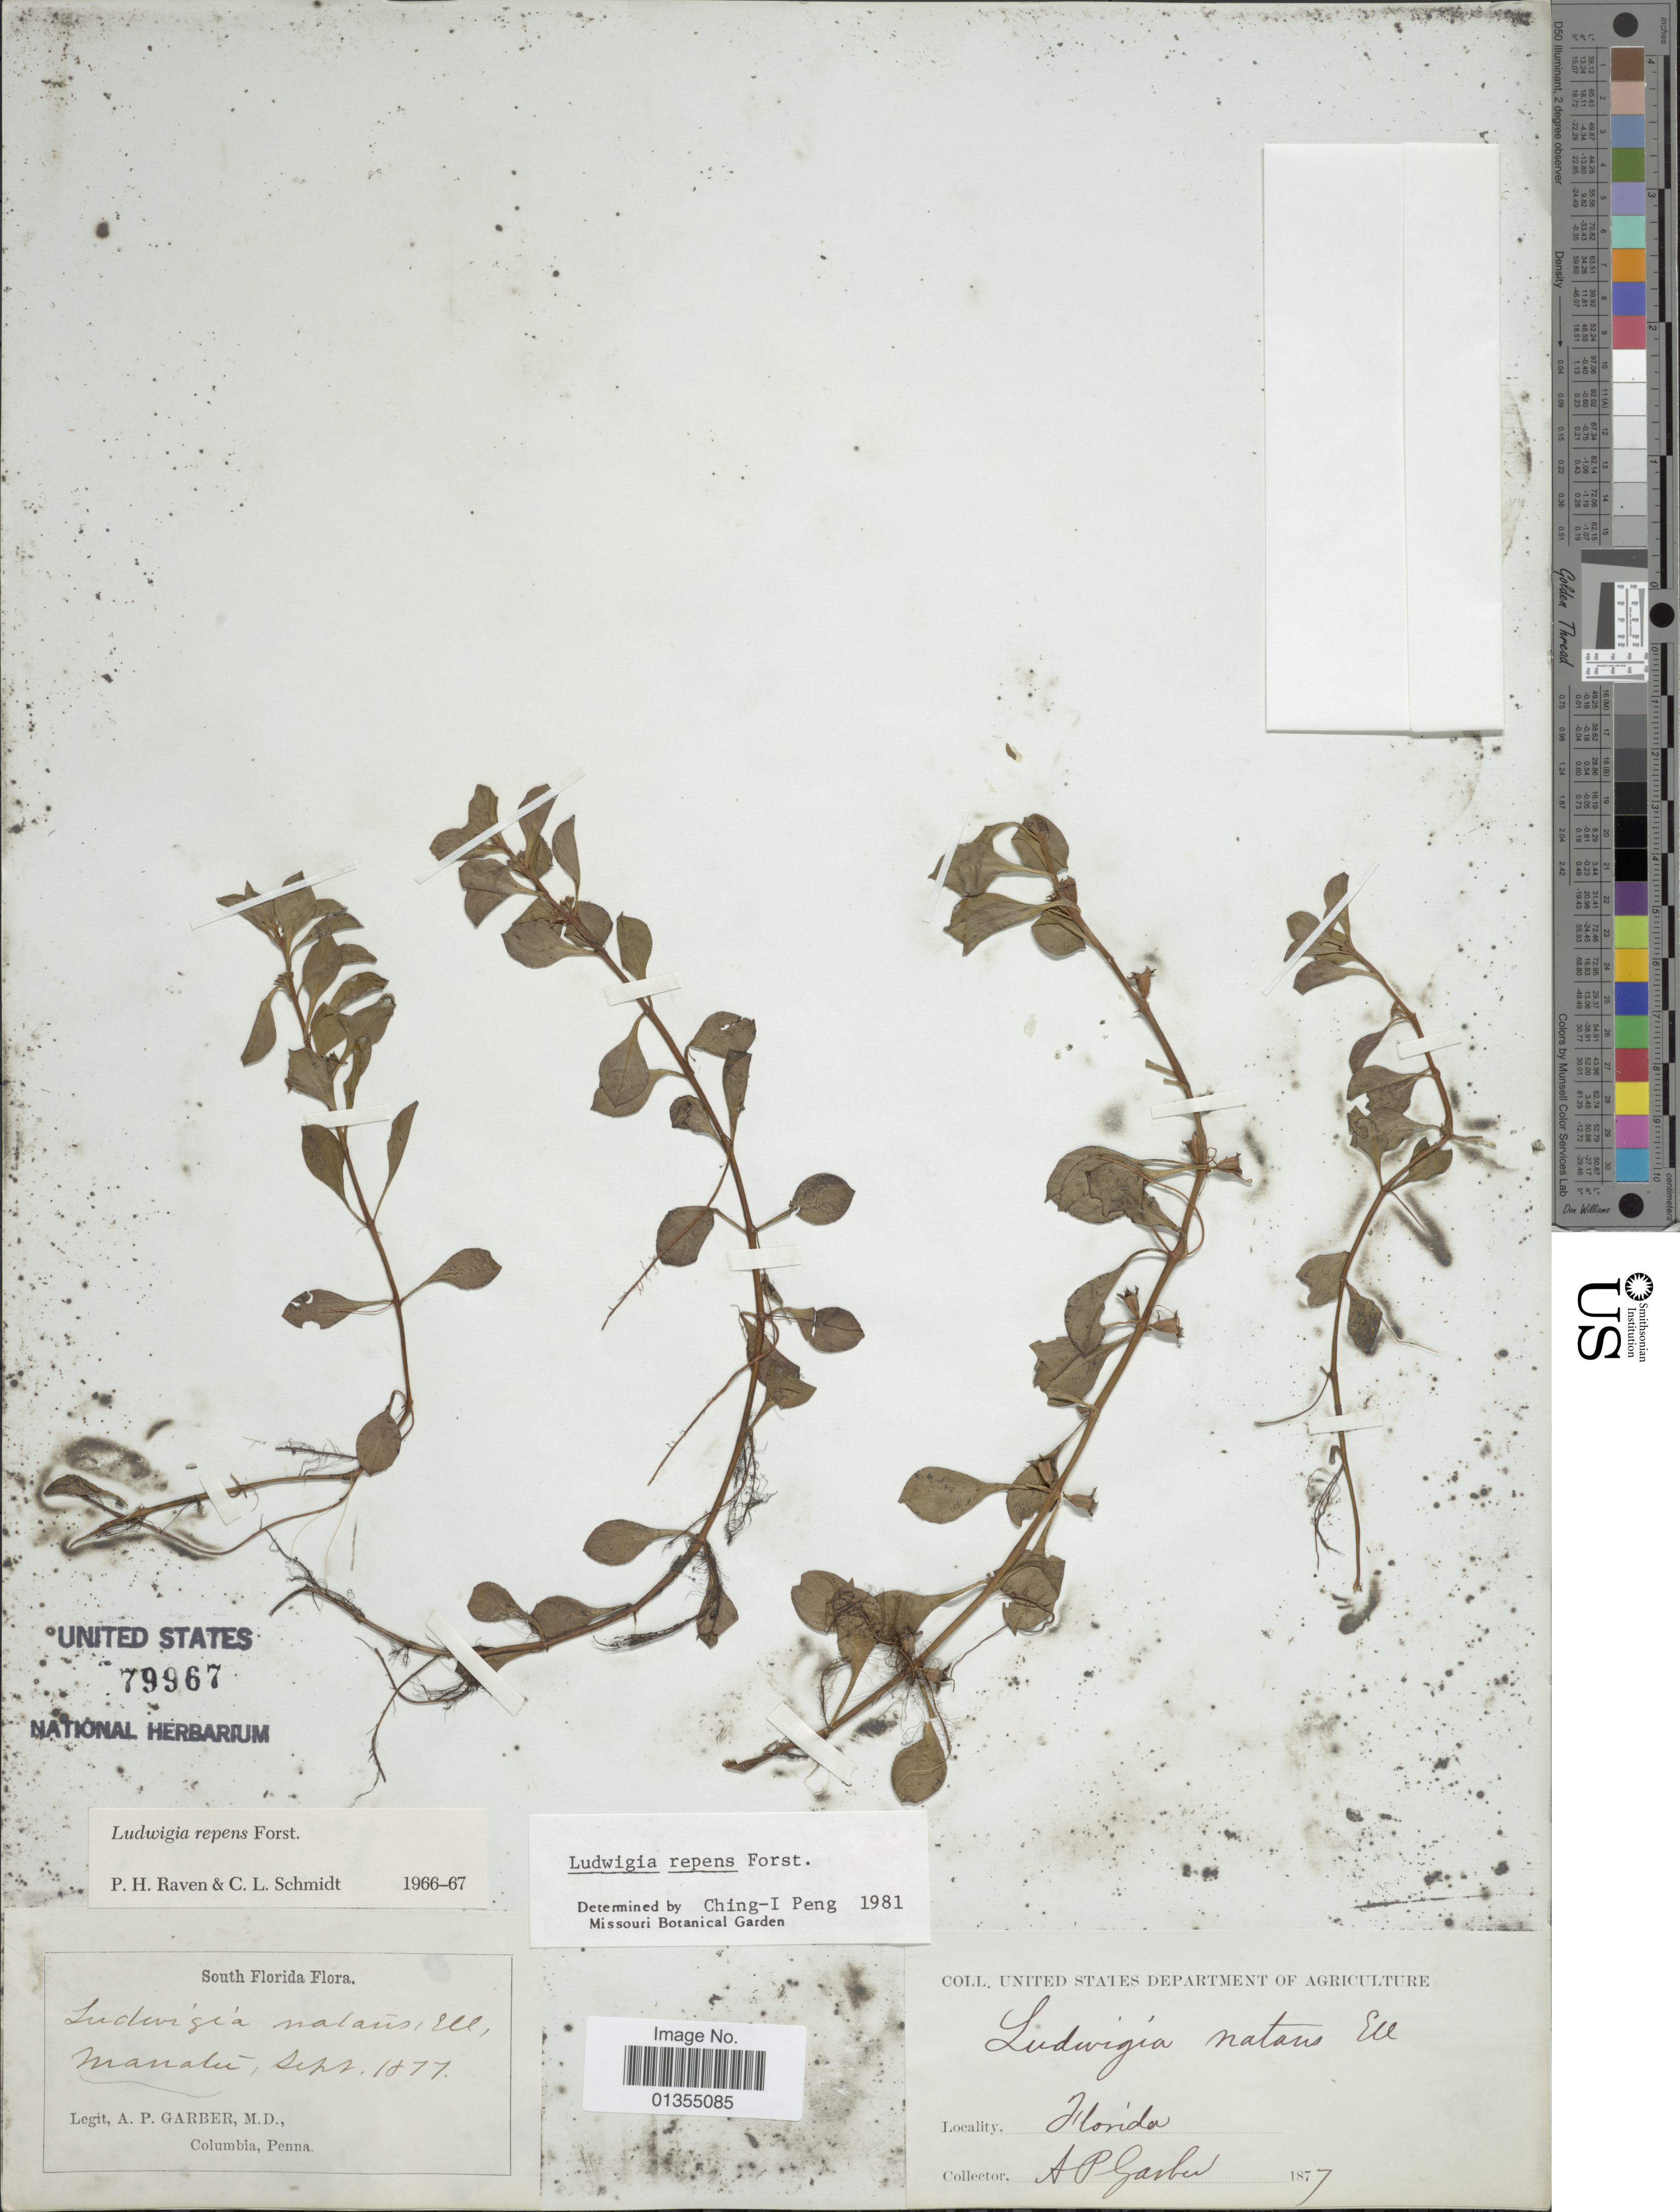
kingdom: Plantae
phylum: Tracheophyta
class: Magnoliopsida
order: Myrtales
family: Onagraceae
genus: Ludwigia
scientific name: Ludwigia repens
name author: J.R. Forst.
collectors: A. P. Garber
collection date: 1877-09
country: United States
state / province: Florida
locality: South Florida, Manatee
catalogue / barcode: US 79967